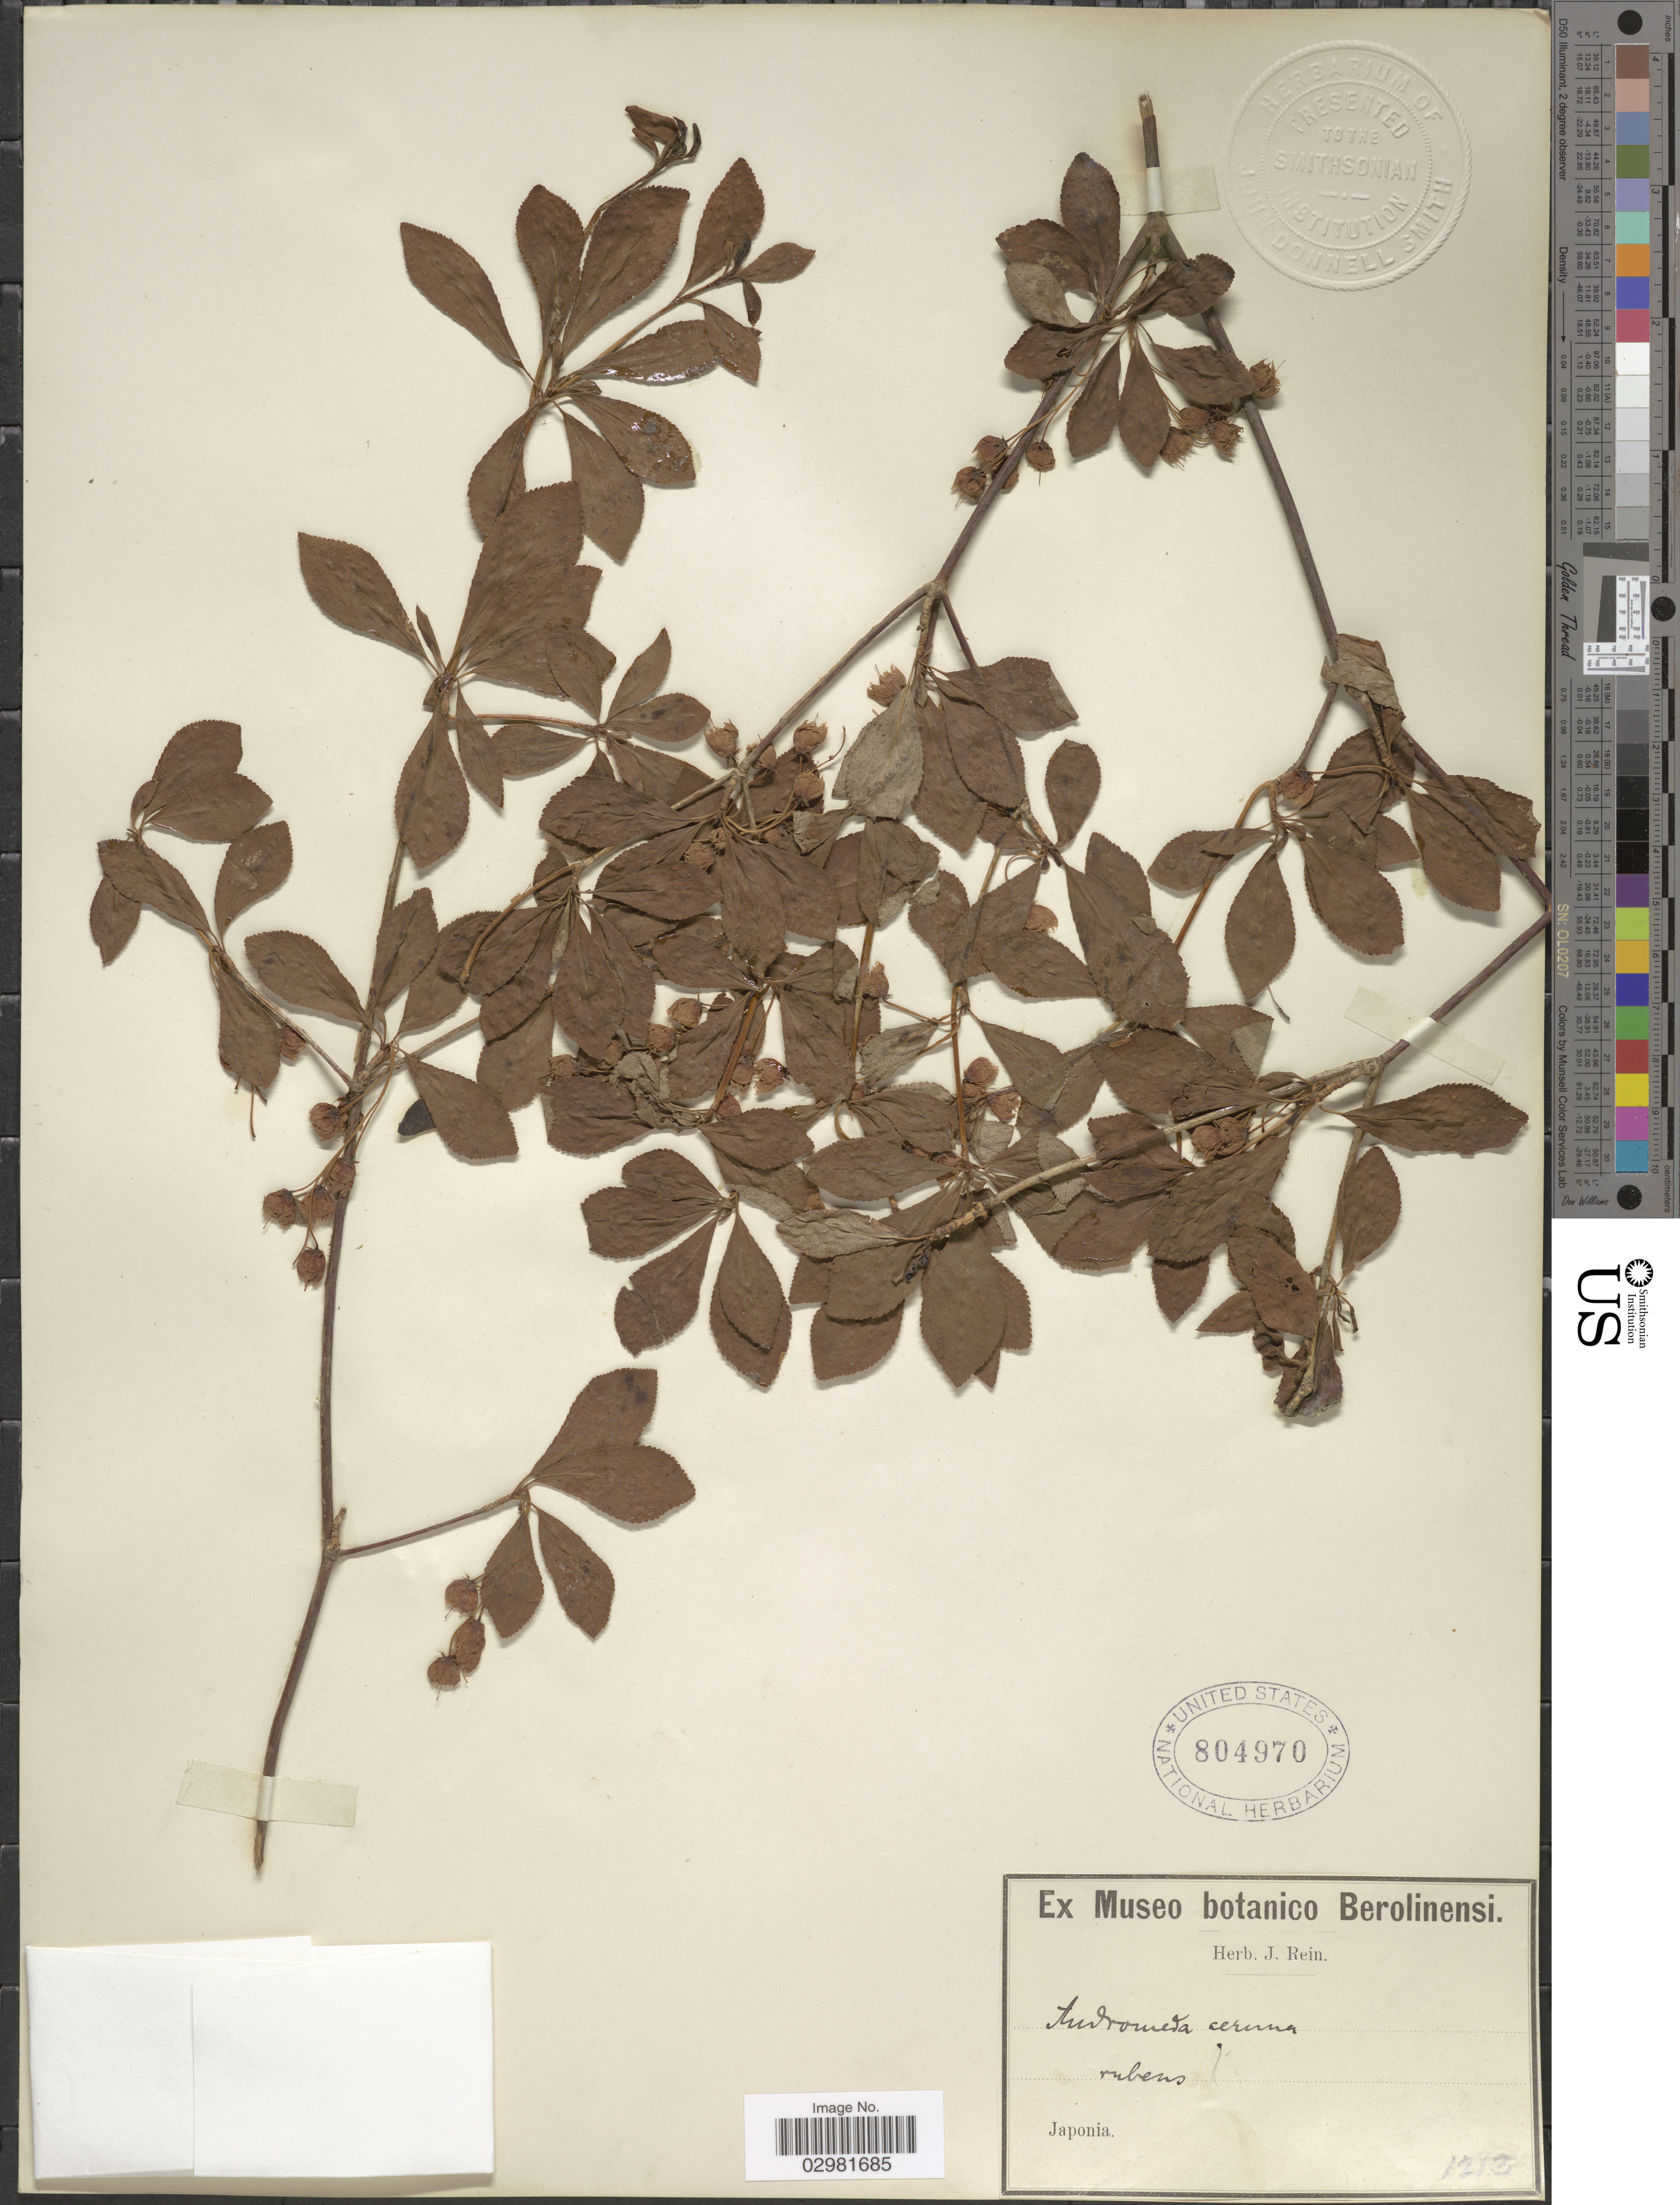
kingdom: Plantae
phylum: Tracheophyta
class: Magnoliopsida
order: Ericales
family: Ericaceae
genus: Enkianthus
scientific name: Enkianthus cernuus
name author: (Siebold & Zucc.) Benth. & Hook. f. ex Makino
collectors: ex herb. J. Rein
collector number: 1213?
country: Japan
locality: Japonia.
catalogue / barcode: US 804970